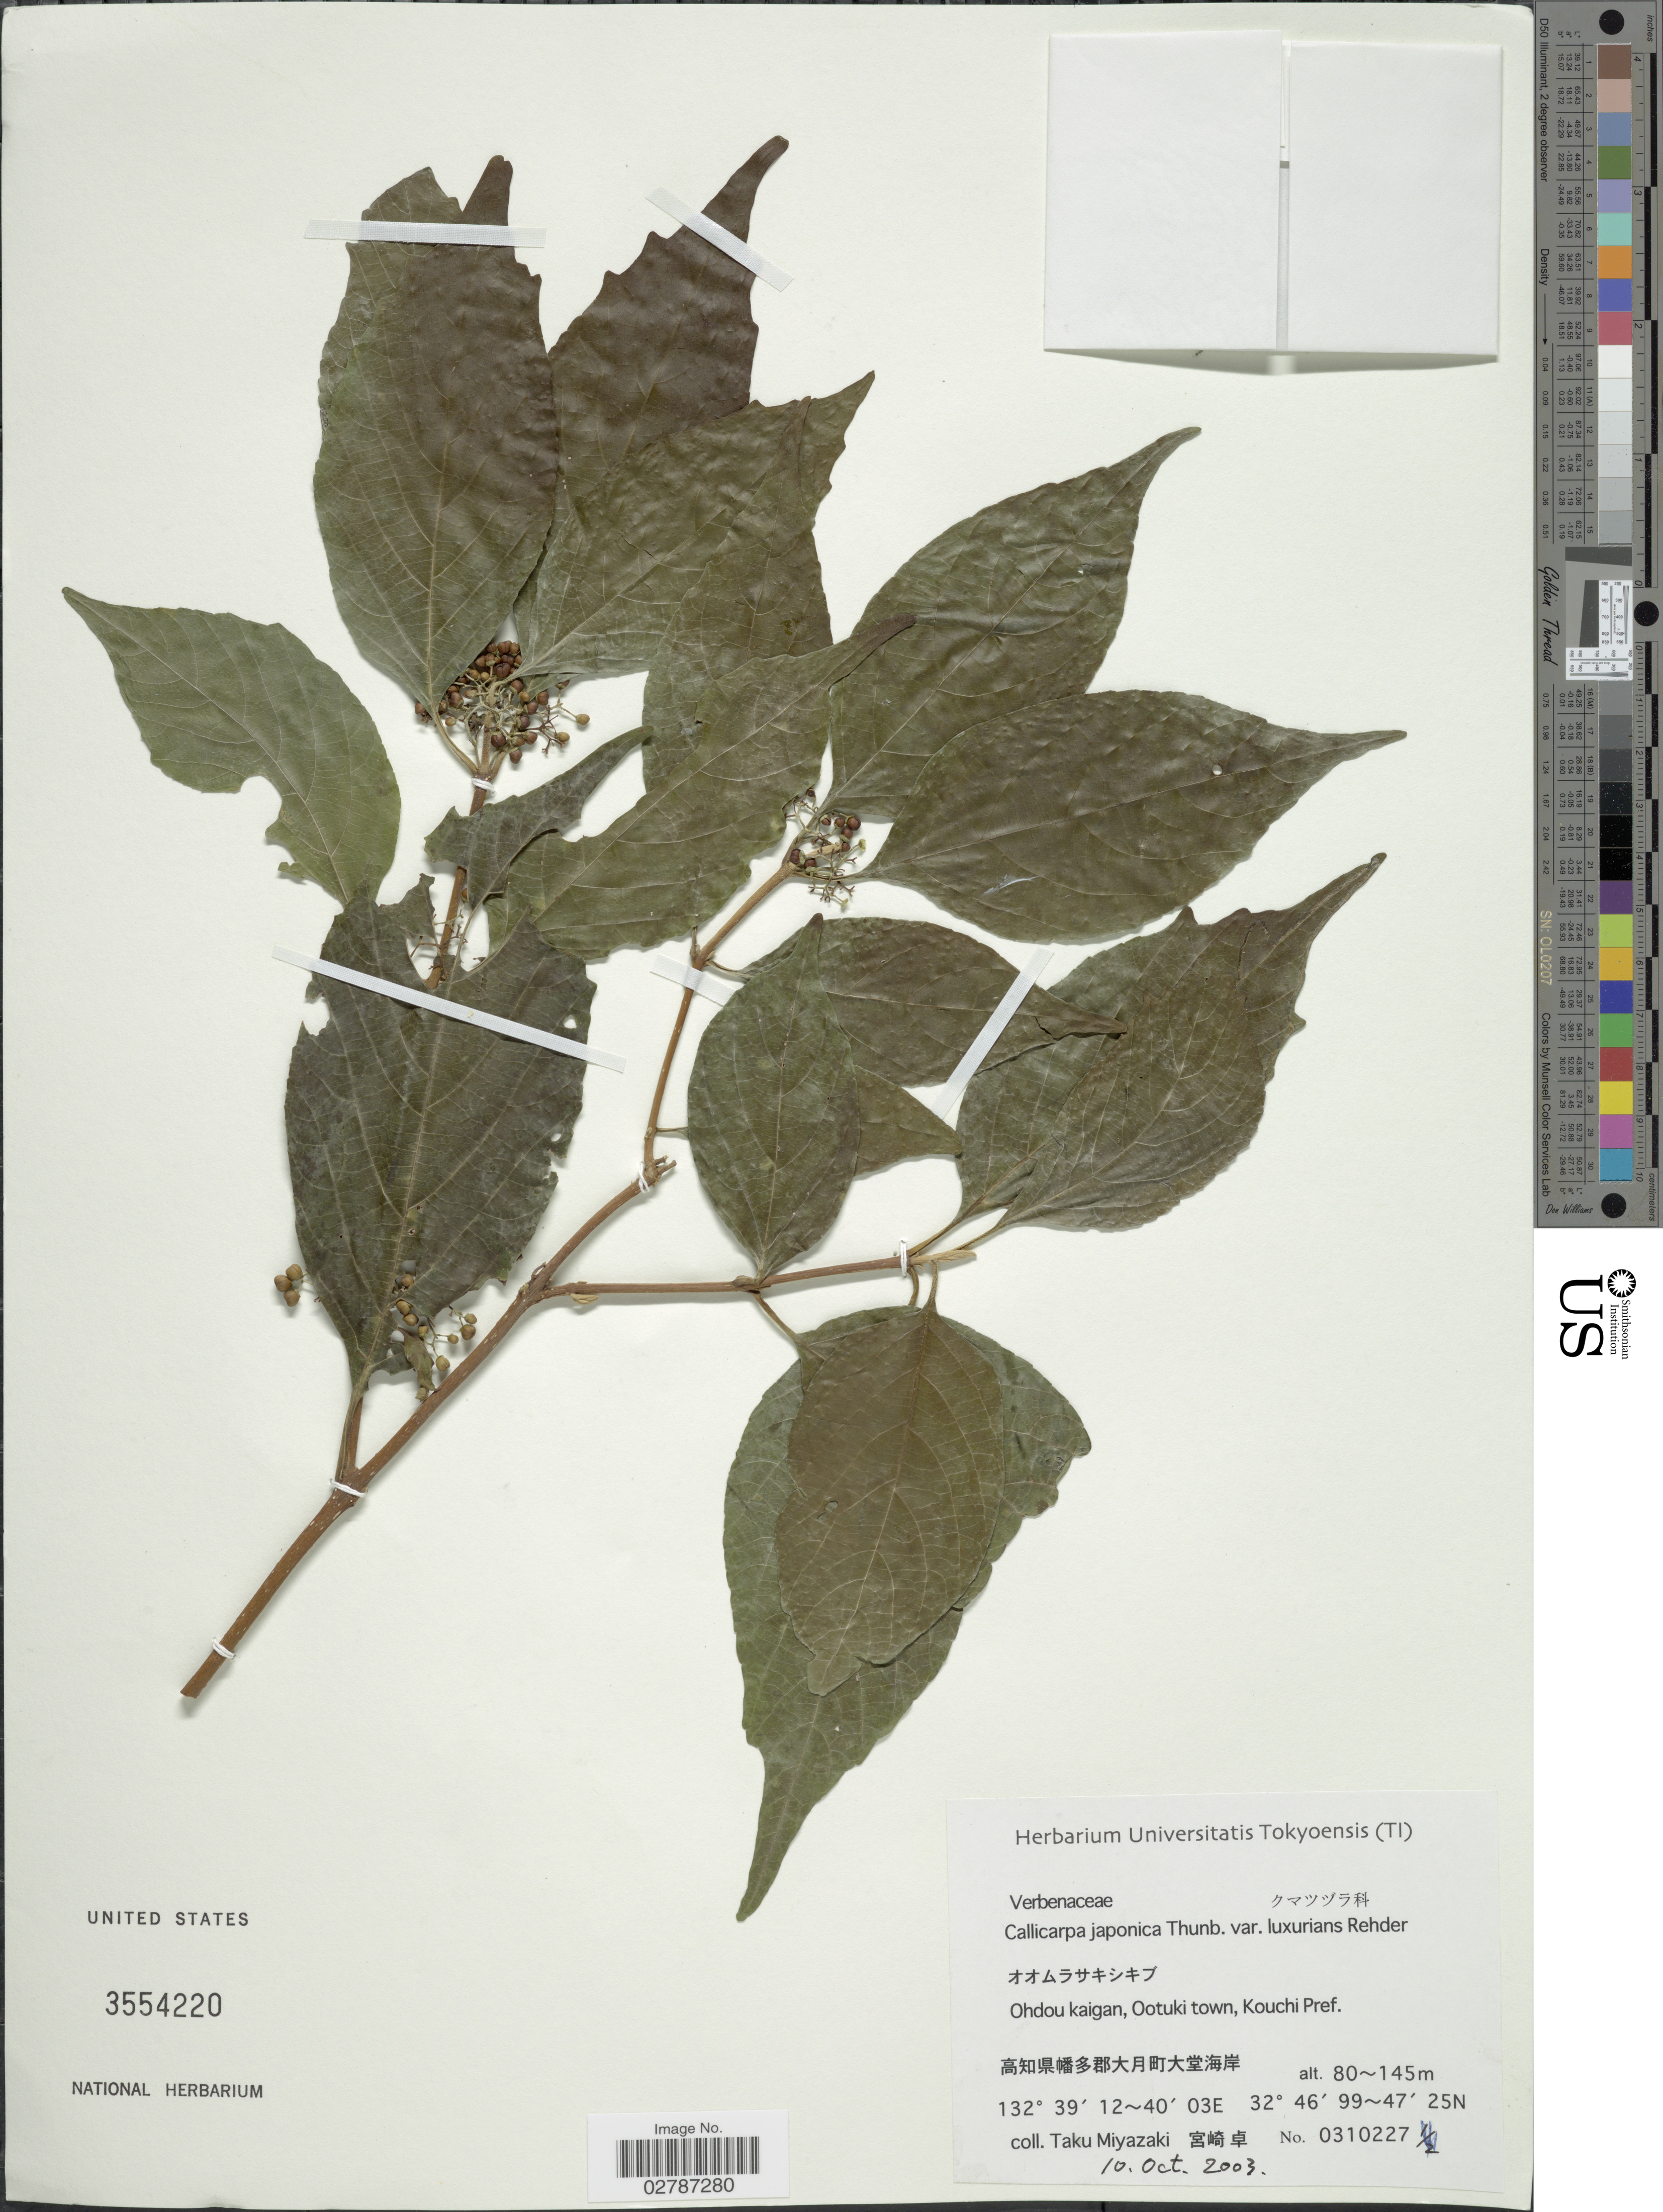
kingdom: Plantae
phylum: Tracheophyta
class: Magnoliopsida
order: Lamiales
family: Lamiaceae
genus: Callicarpa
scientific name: Callicarpa japonica var. luxurians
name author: Rehder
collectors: T. Miyazaki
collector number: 0310227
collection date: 2003-10-10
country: Japan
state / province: Tokyo, Federal City of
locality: Ohdou kaigan, Ootuki town, Kouchi Pref.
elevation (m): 80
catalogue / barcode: US 3554220